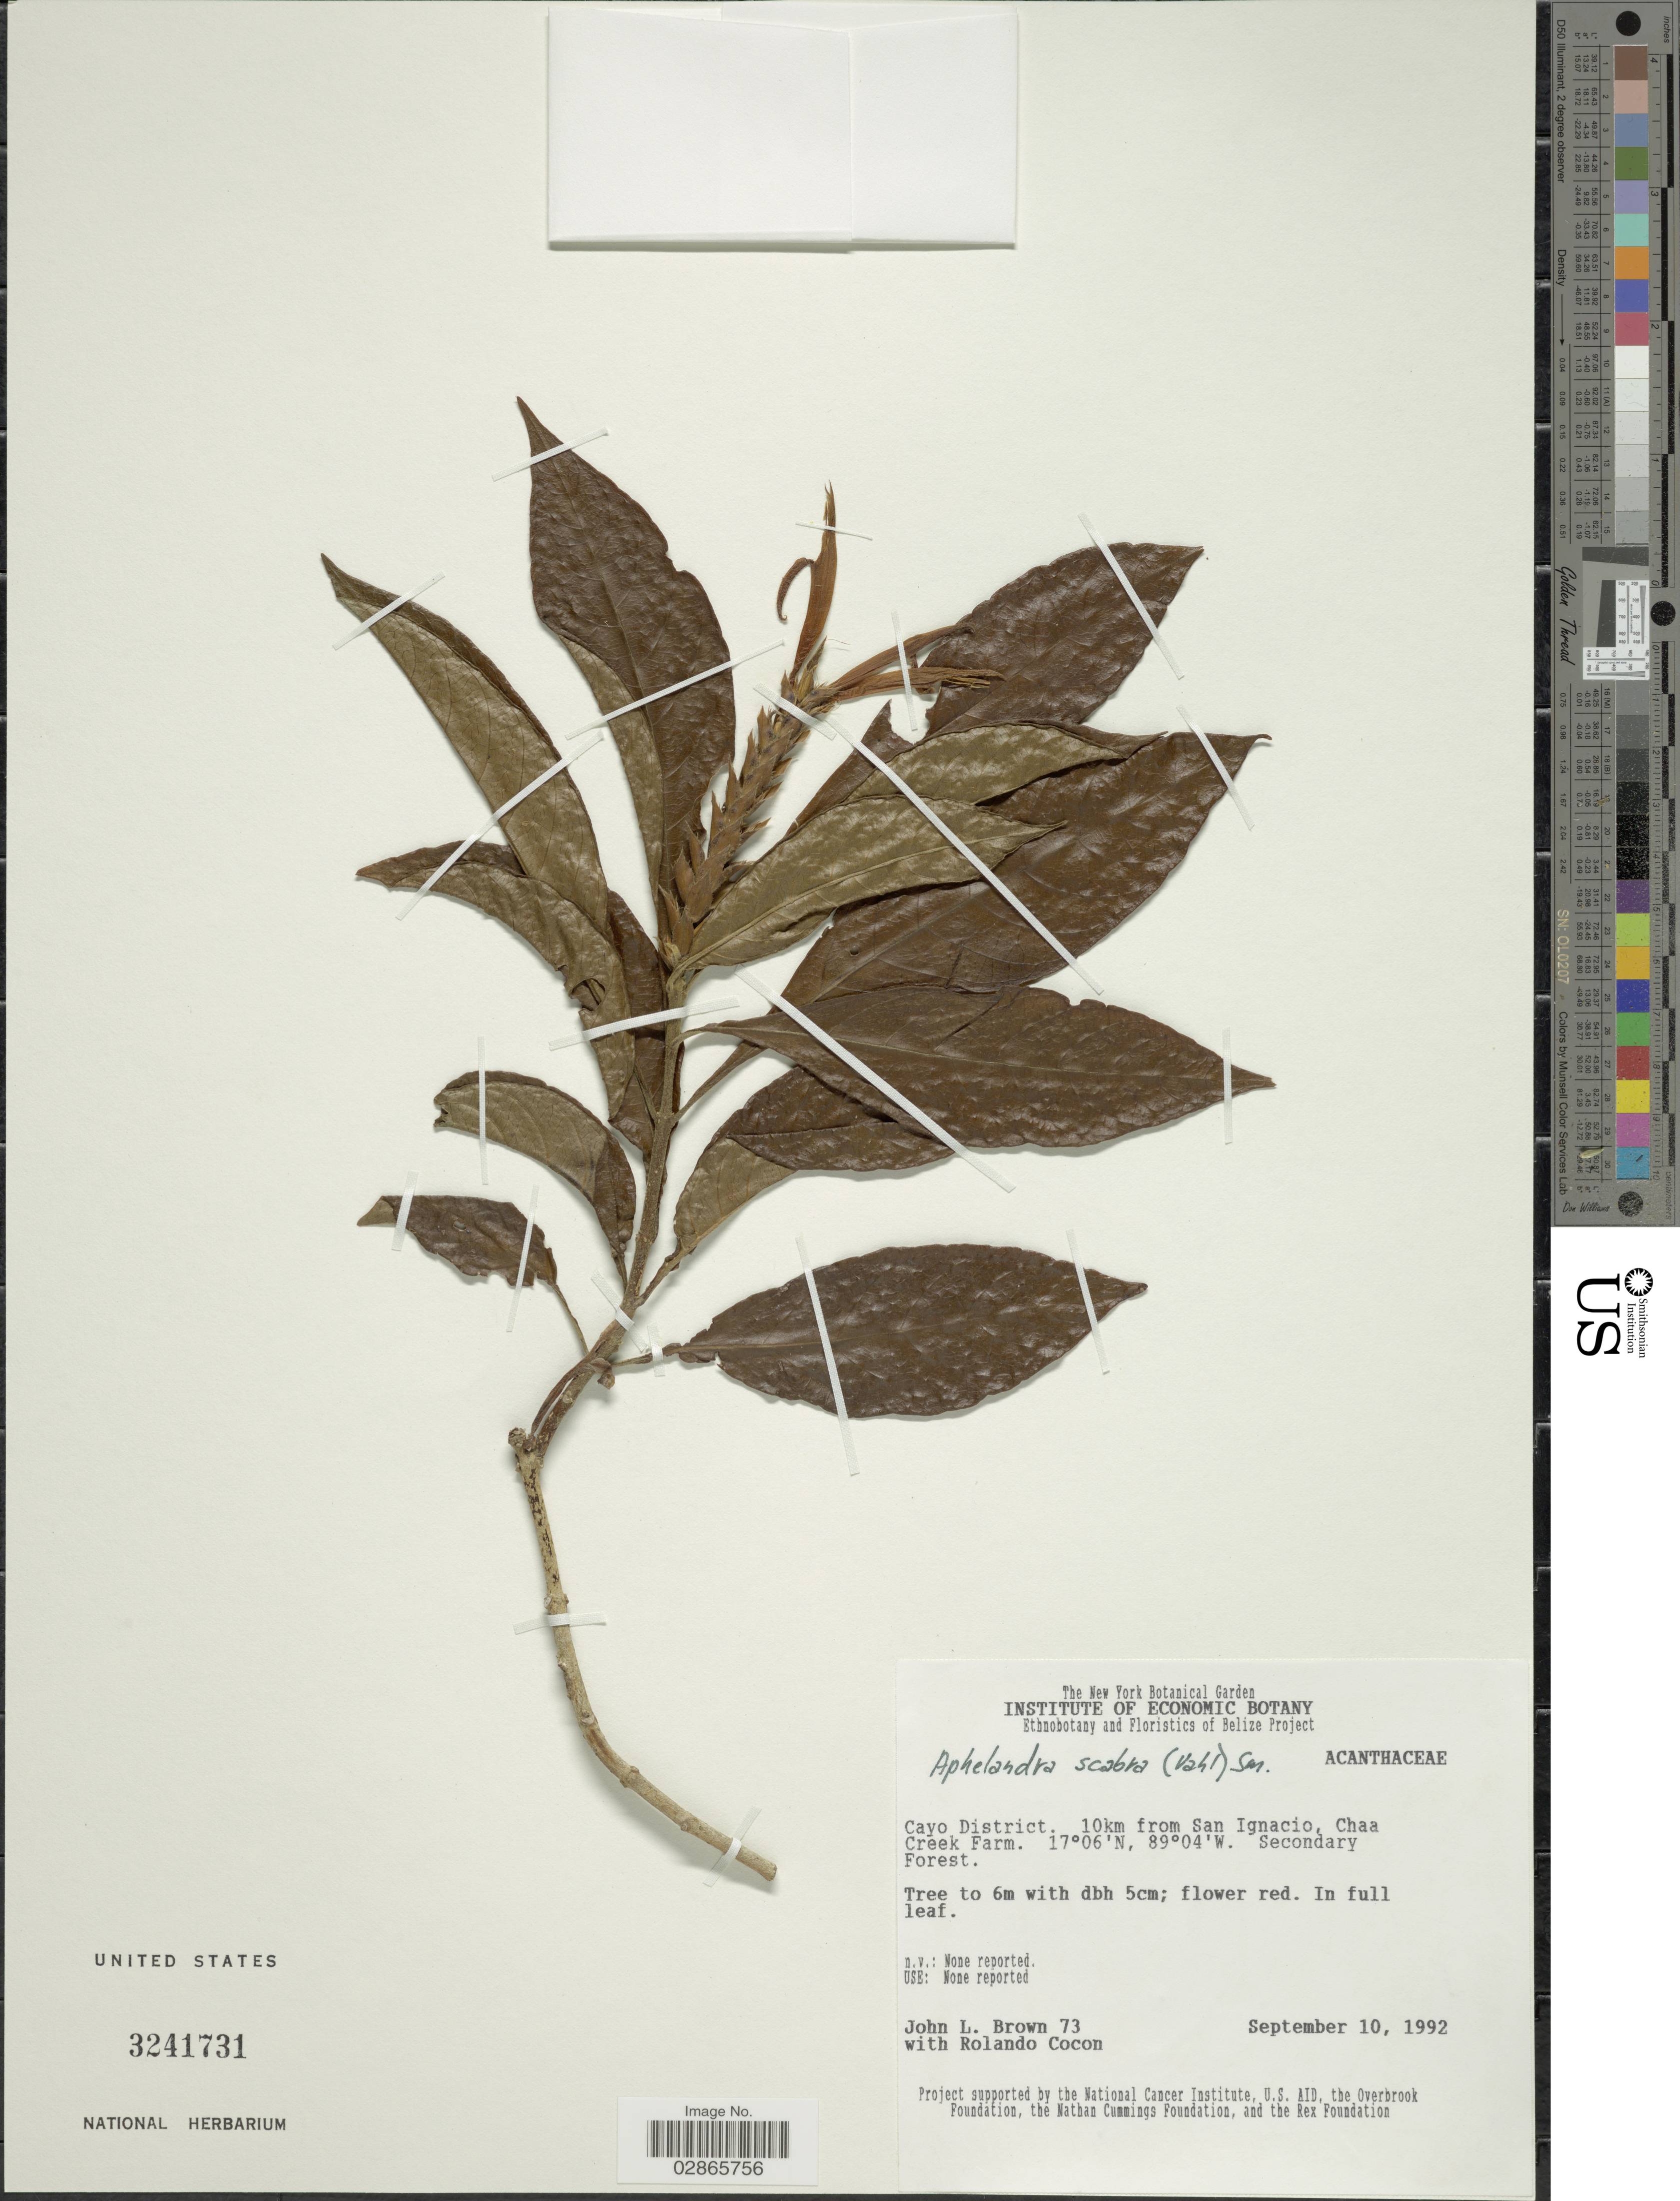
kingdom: Plantae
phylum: Tracheophyta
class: Magnoliopsida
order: Lamiales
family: Acanthaceae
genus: Aphelandra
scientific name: Aphelandra deppeana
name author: Schltdl. & Cham.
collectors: J. L. Brown & R. Cocon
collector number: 73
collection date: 1992-09-10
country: Belize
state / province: Cayo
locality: Cayo District. 10km from San Ignacio, Chaa Creek Farm.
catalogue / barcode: US 3241731